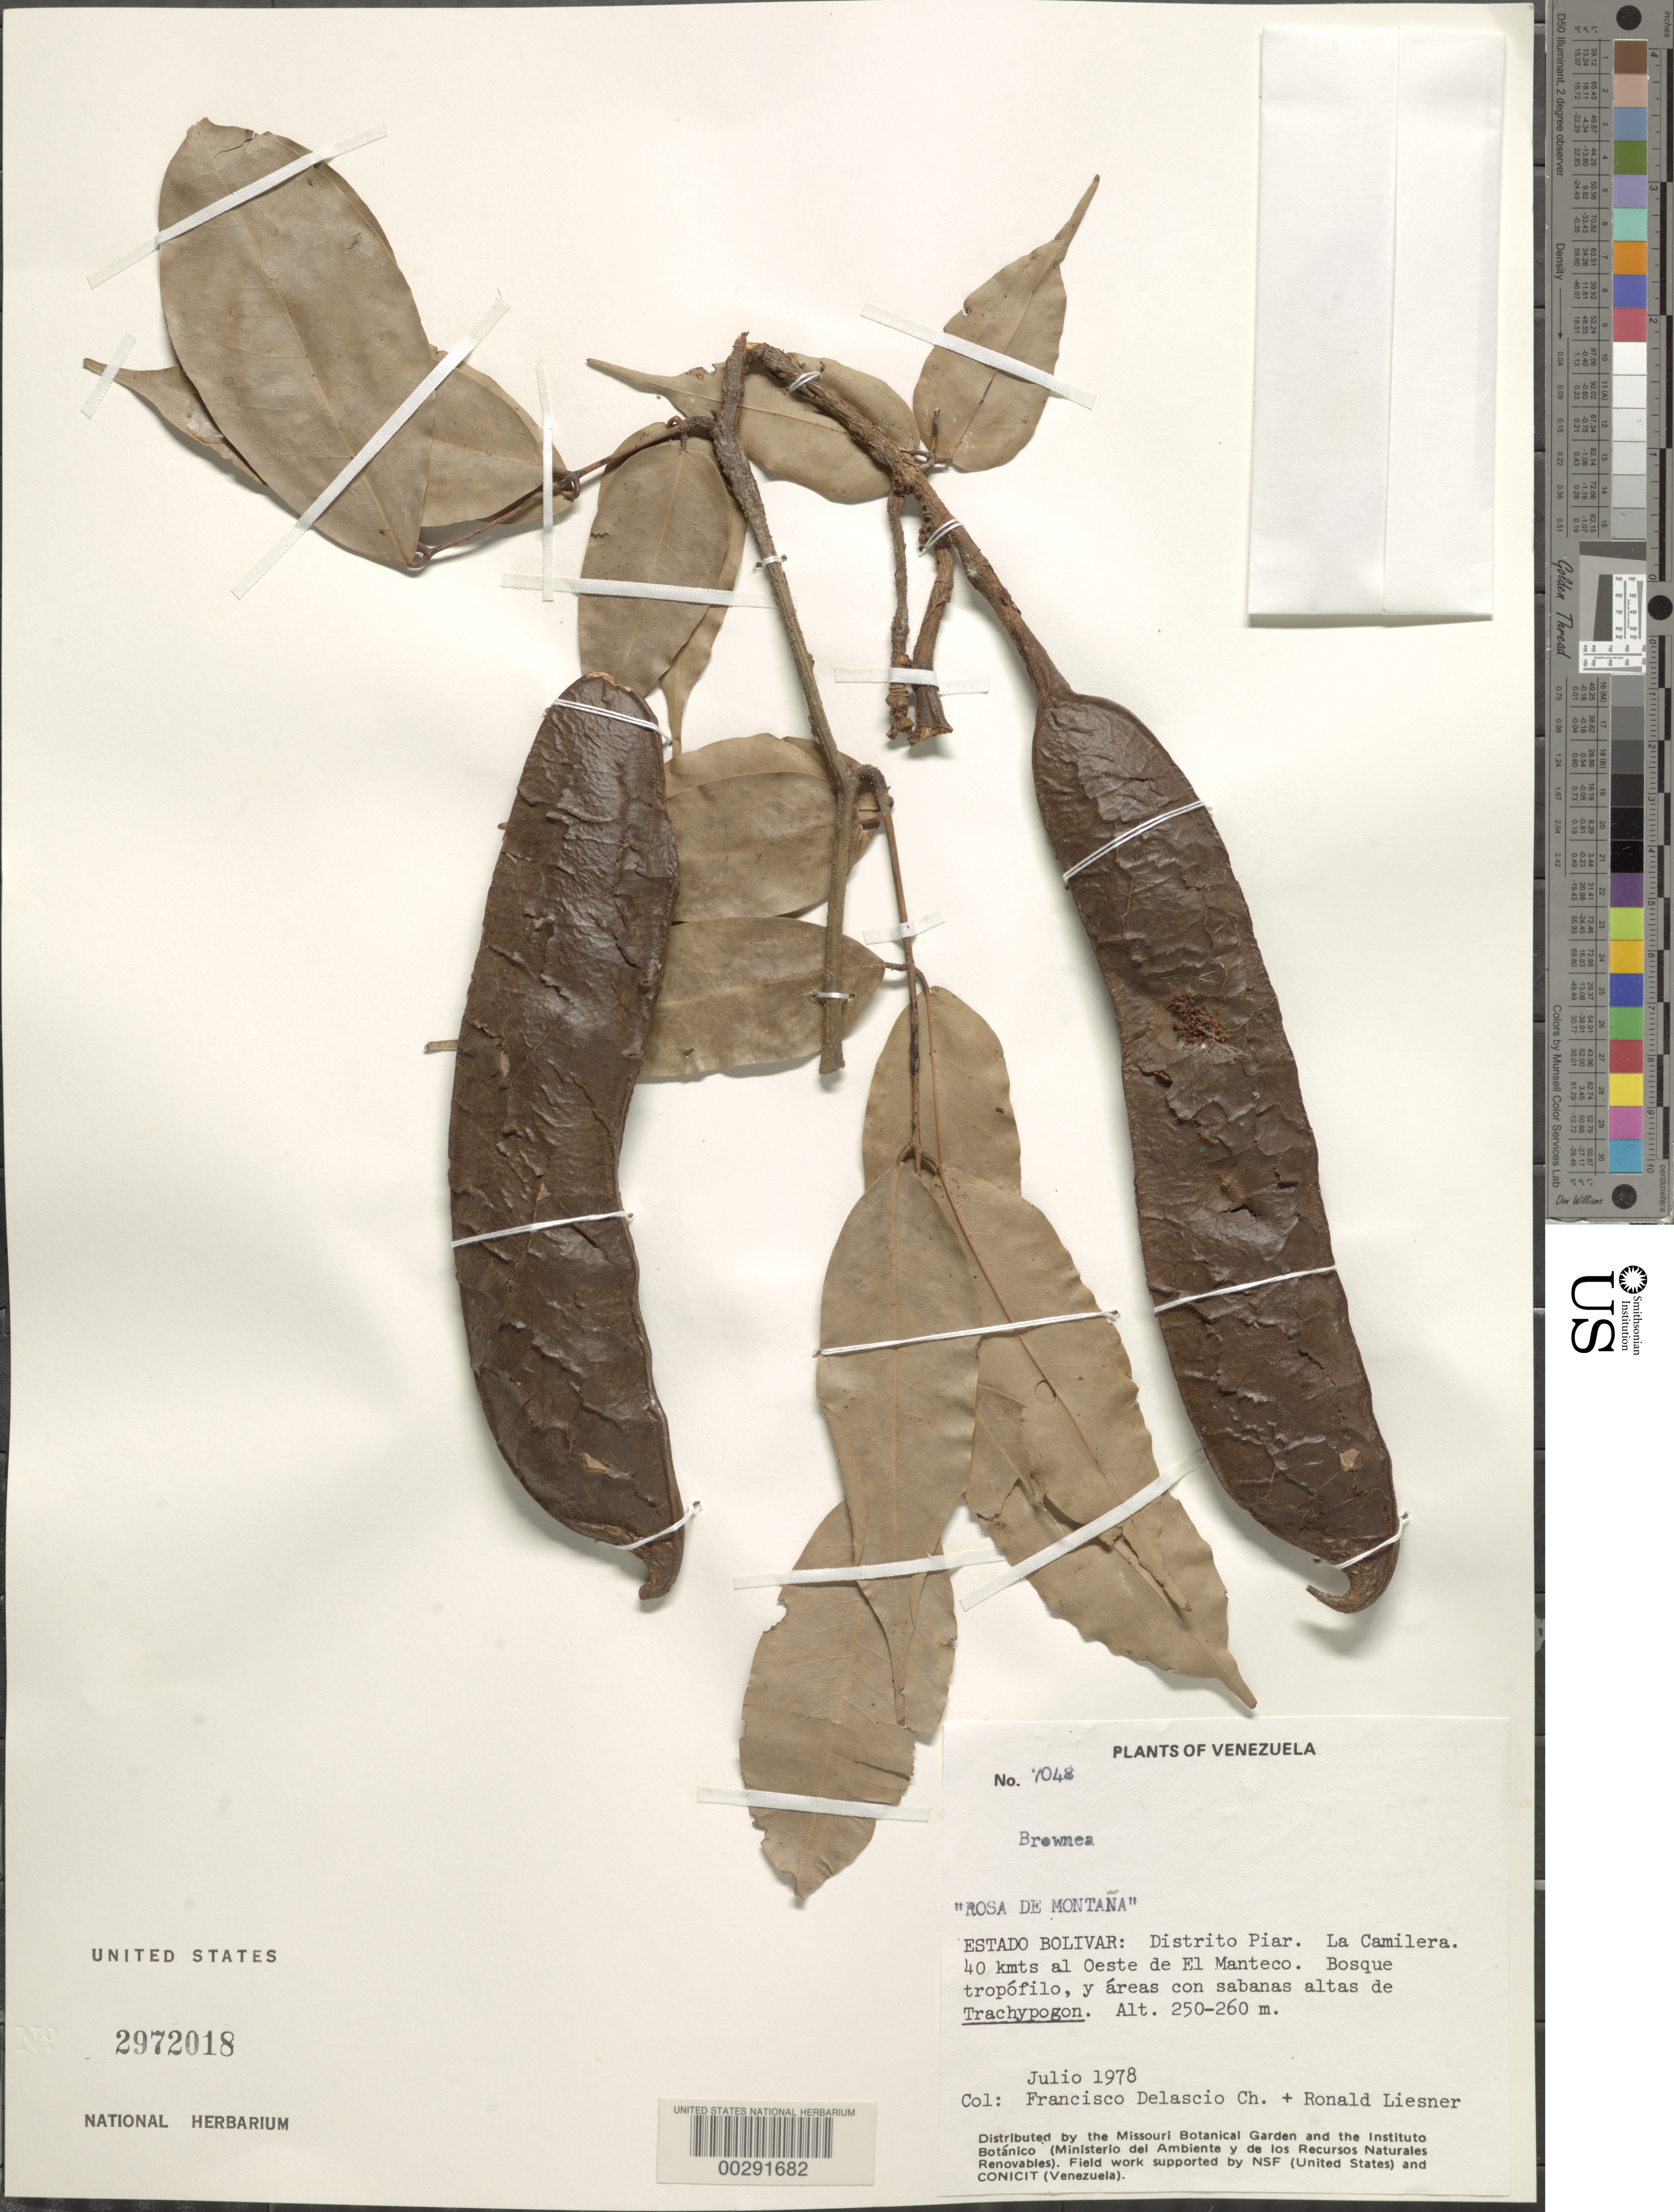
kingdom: Plantae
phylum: Tracheophyta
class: Magnoliopsida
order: Fabales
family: Fabaceae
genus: Brownea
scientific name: Brownea sp.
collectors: F. Delascio C. & R. L. Liesner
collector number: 7048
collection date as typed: Jul 1978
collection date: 1978-07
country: Venezuela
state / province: Bolivar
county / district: Piar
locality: La camilera, 40 km e of el manteco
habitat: Tropical forest and areas with savannas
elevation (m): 250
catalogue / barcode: US 2972018